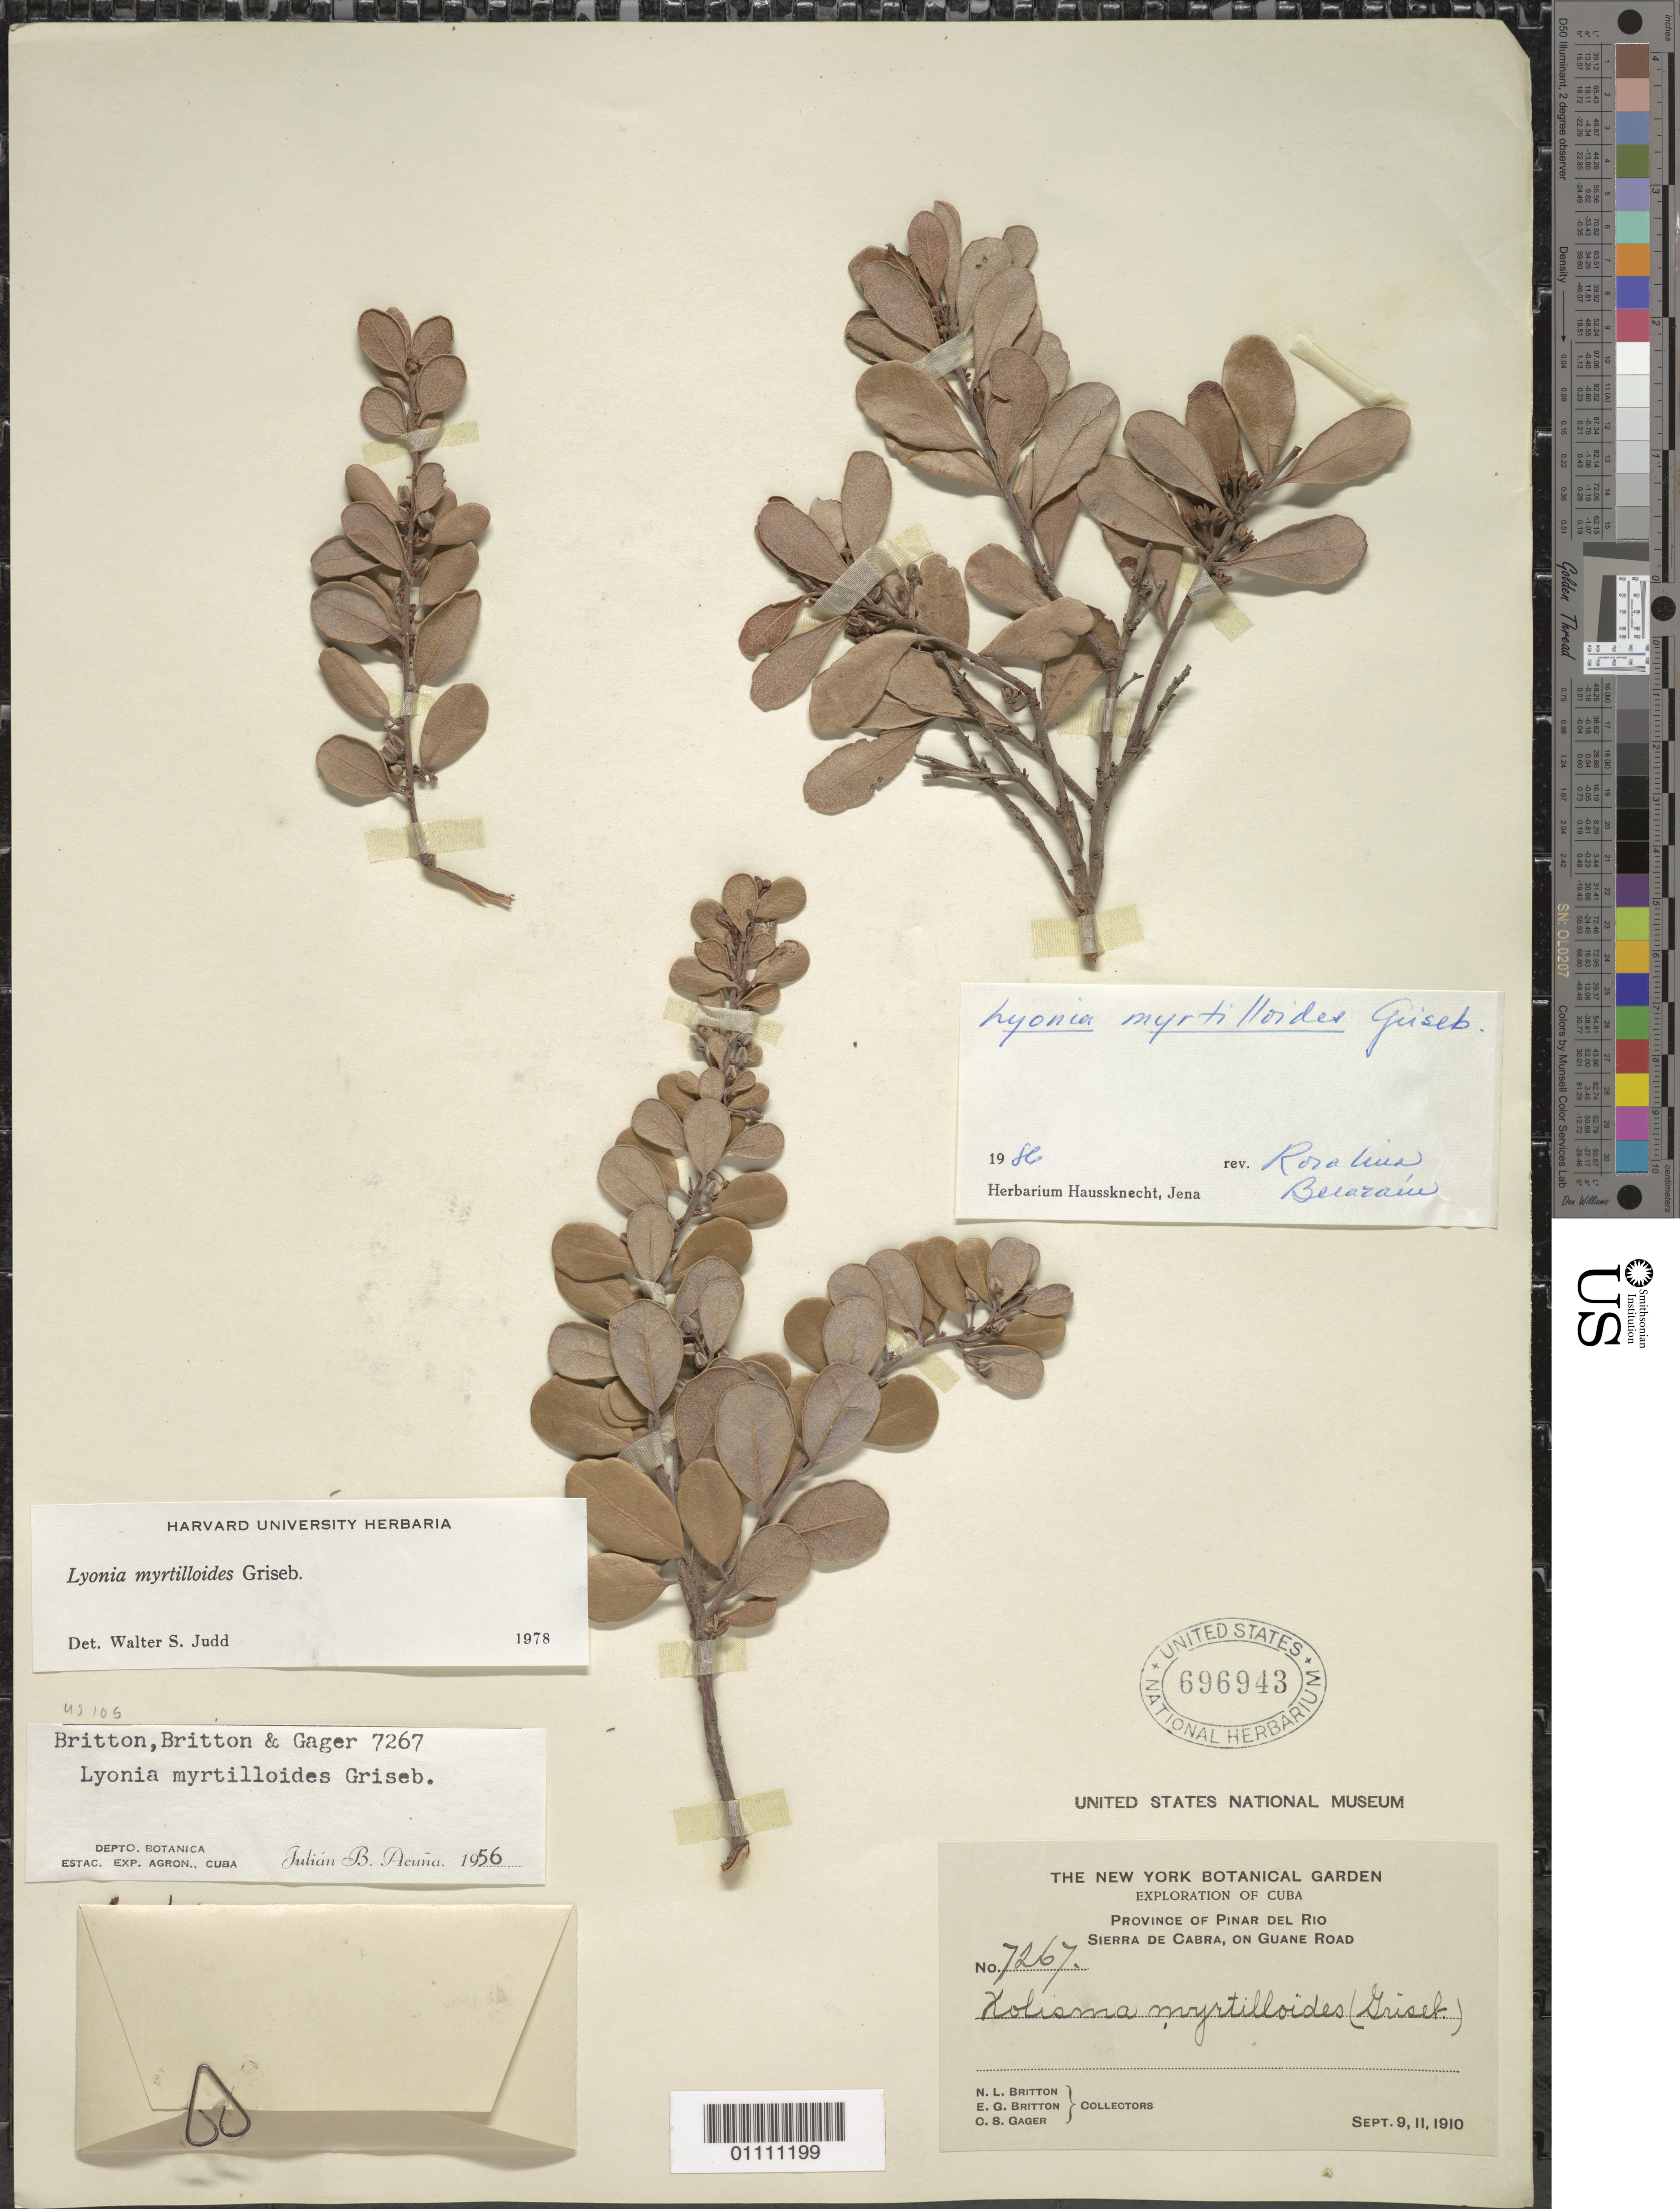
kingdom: Plantae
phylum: Tracheophyta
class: Magnoliopsida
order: Ericales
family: Ericaceae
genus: Lyonia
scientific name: Lyonia myrtilloides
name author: Griseb.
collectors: N. Britton, E. G. Britton & C. Gager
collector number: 7267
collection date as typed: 09 Sep 1910 and 11 Sep 1910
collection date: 1910-09-09,1910-09-11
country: Cuba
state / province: Pinar del Río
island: Cuba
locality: Sierra de Cabra, on Guane Road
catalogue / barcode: US 696943